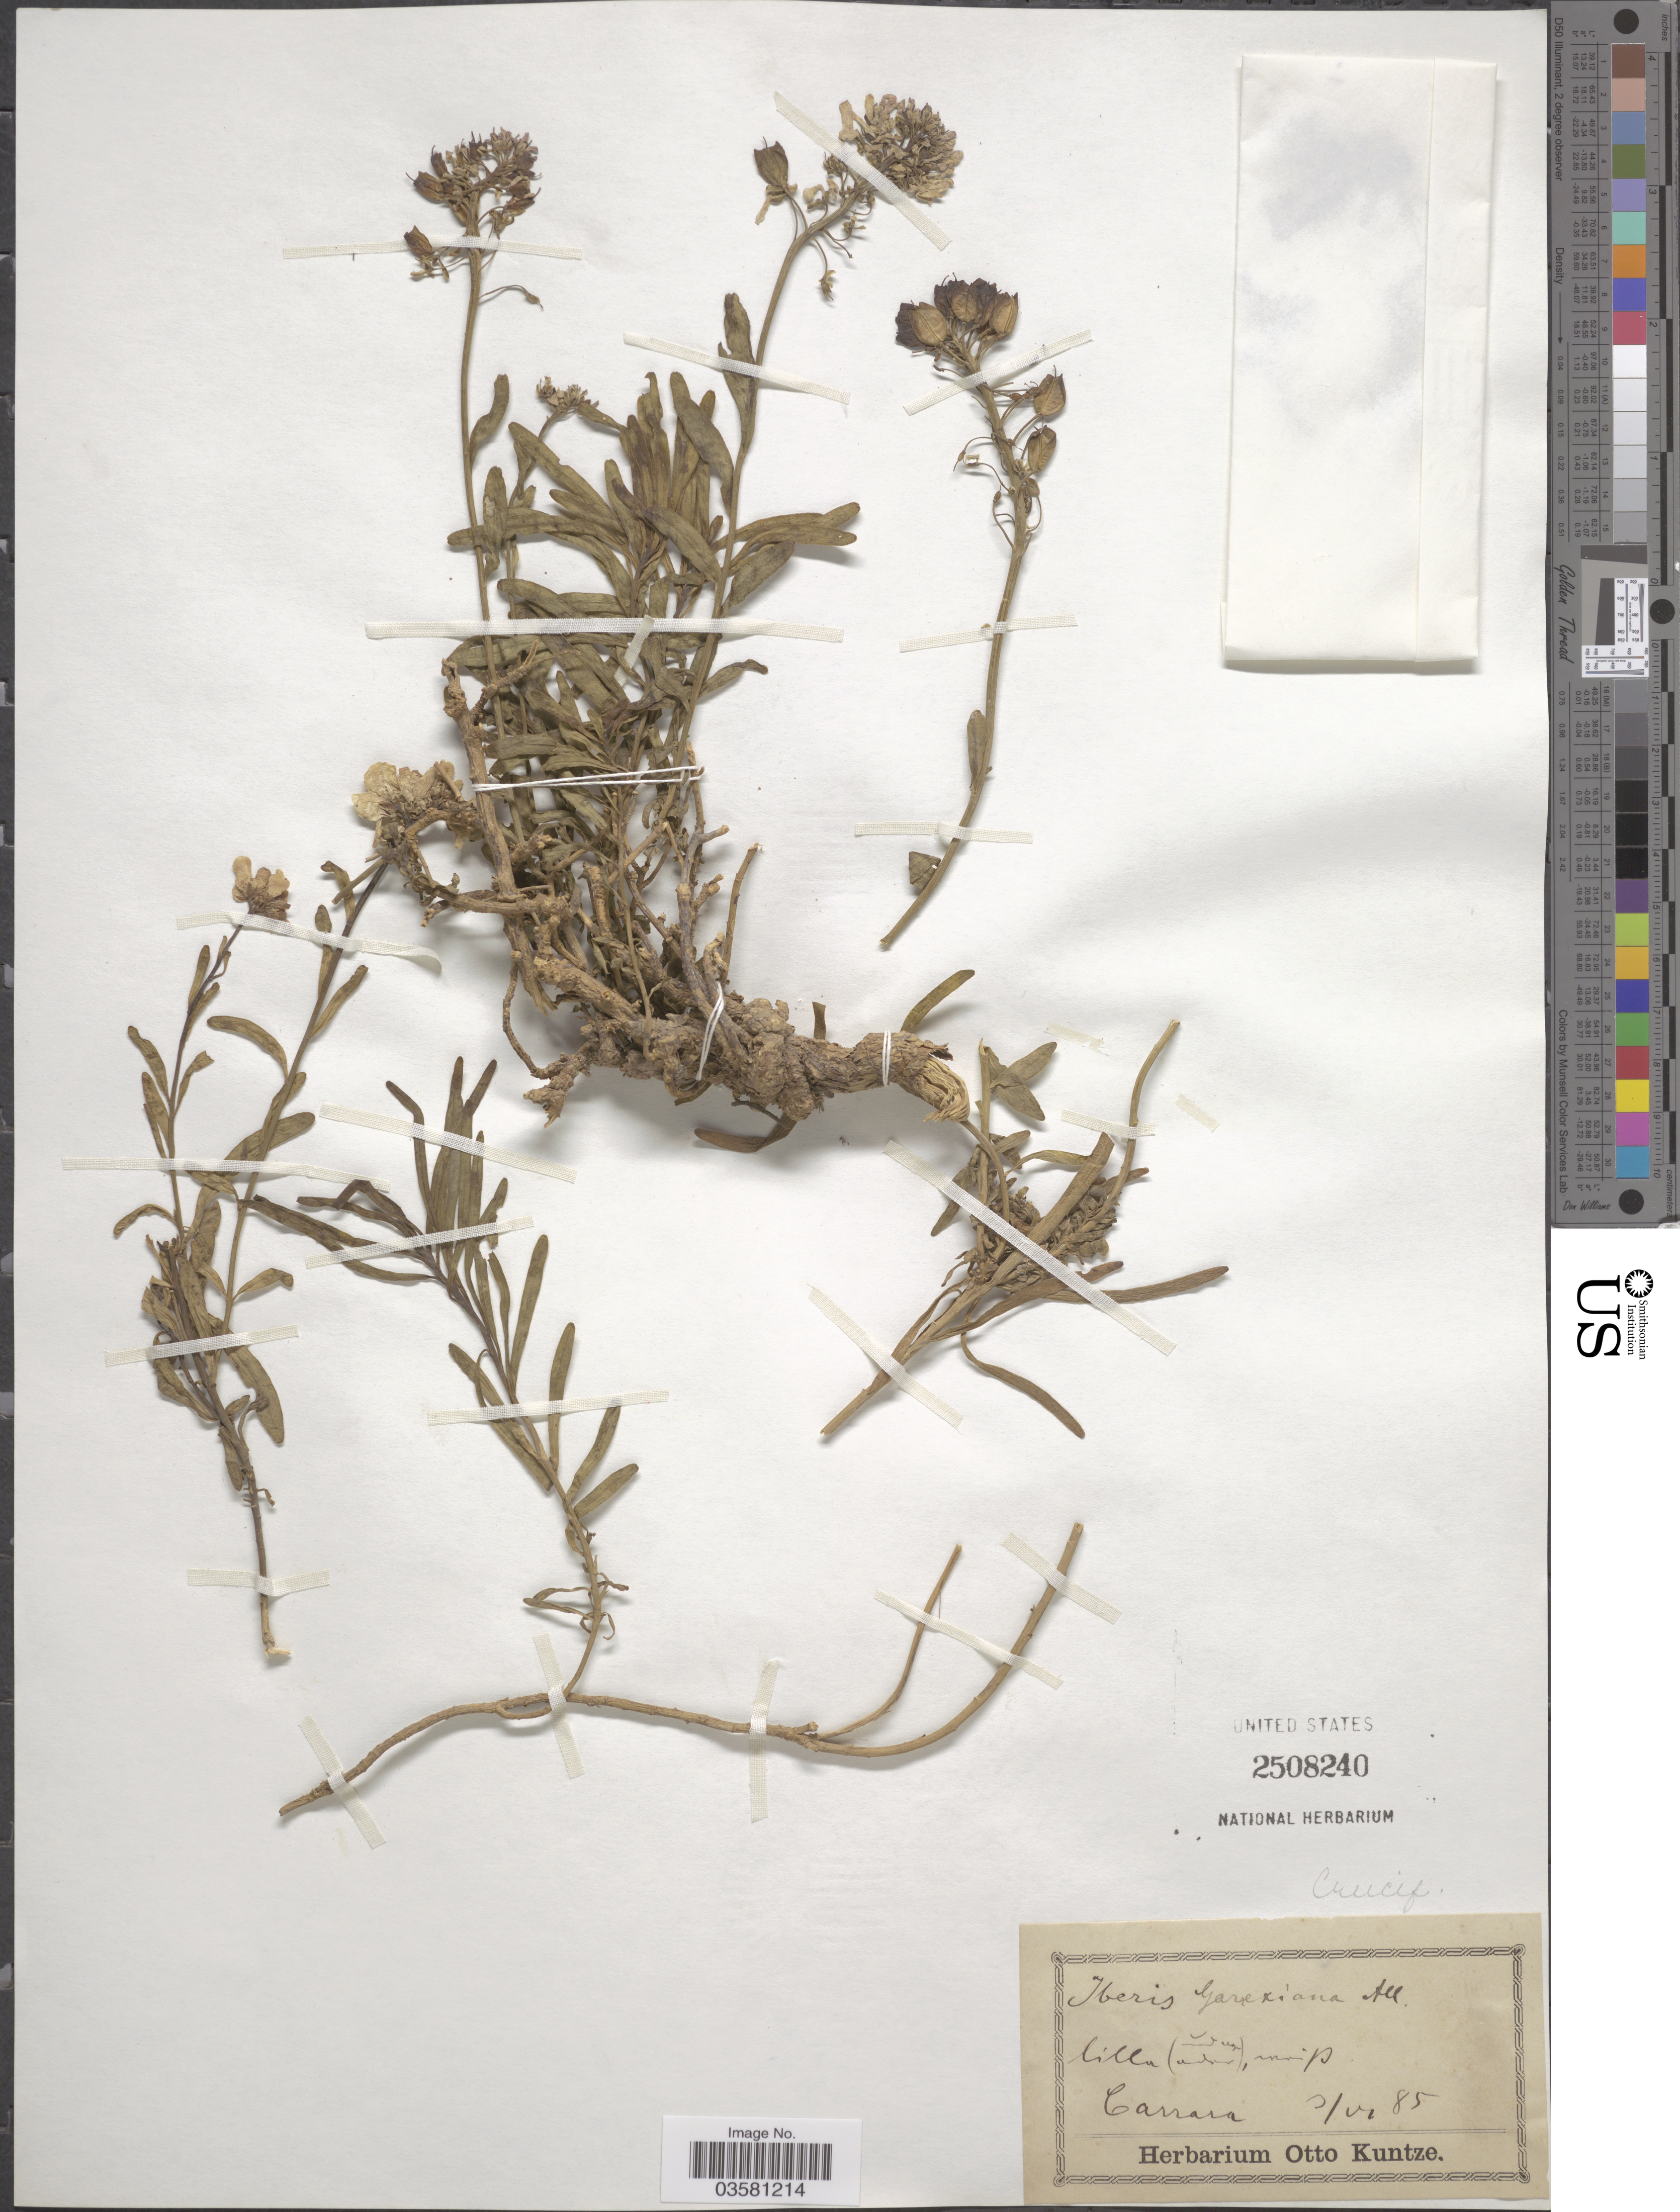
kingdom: Plantae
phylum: Tracheophyta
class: Magnoliopsida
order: Brassicales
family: Brassicaceae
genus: Iberis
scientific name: Iberis garrexiana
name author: All.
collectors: ex herb. Otto Kuntze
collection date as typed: Transcribed d/m/y: 3/6/85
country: Italy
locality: Carrara.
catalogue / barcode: US 2508240